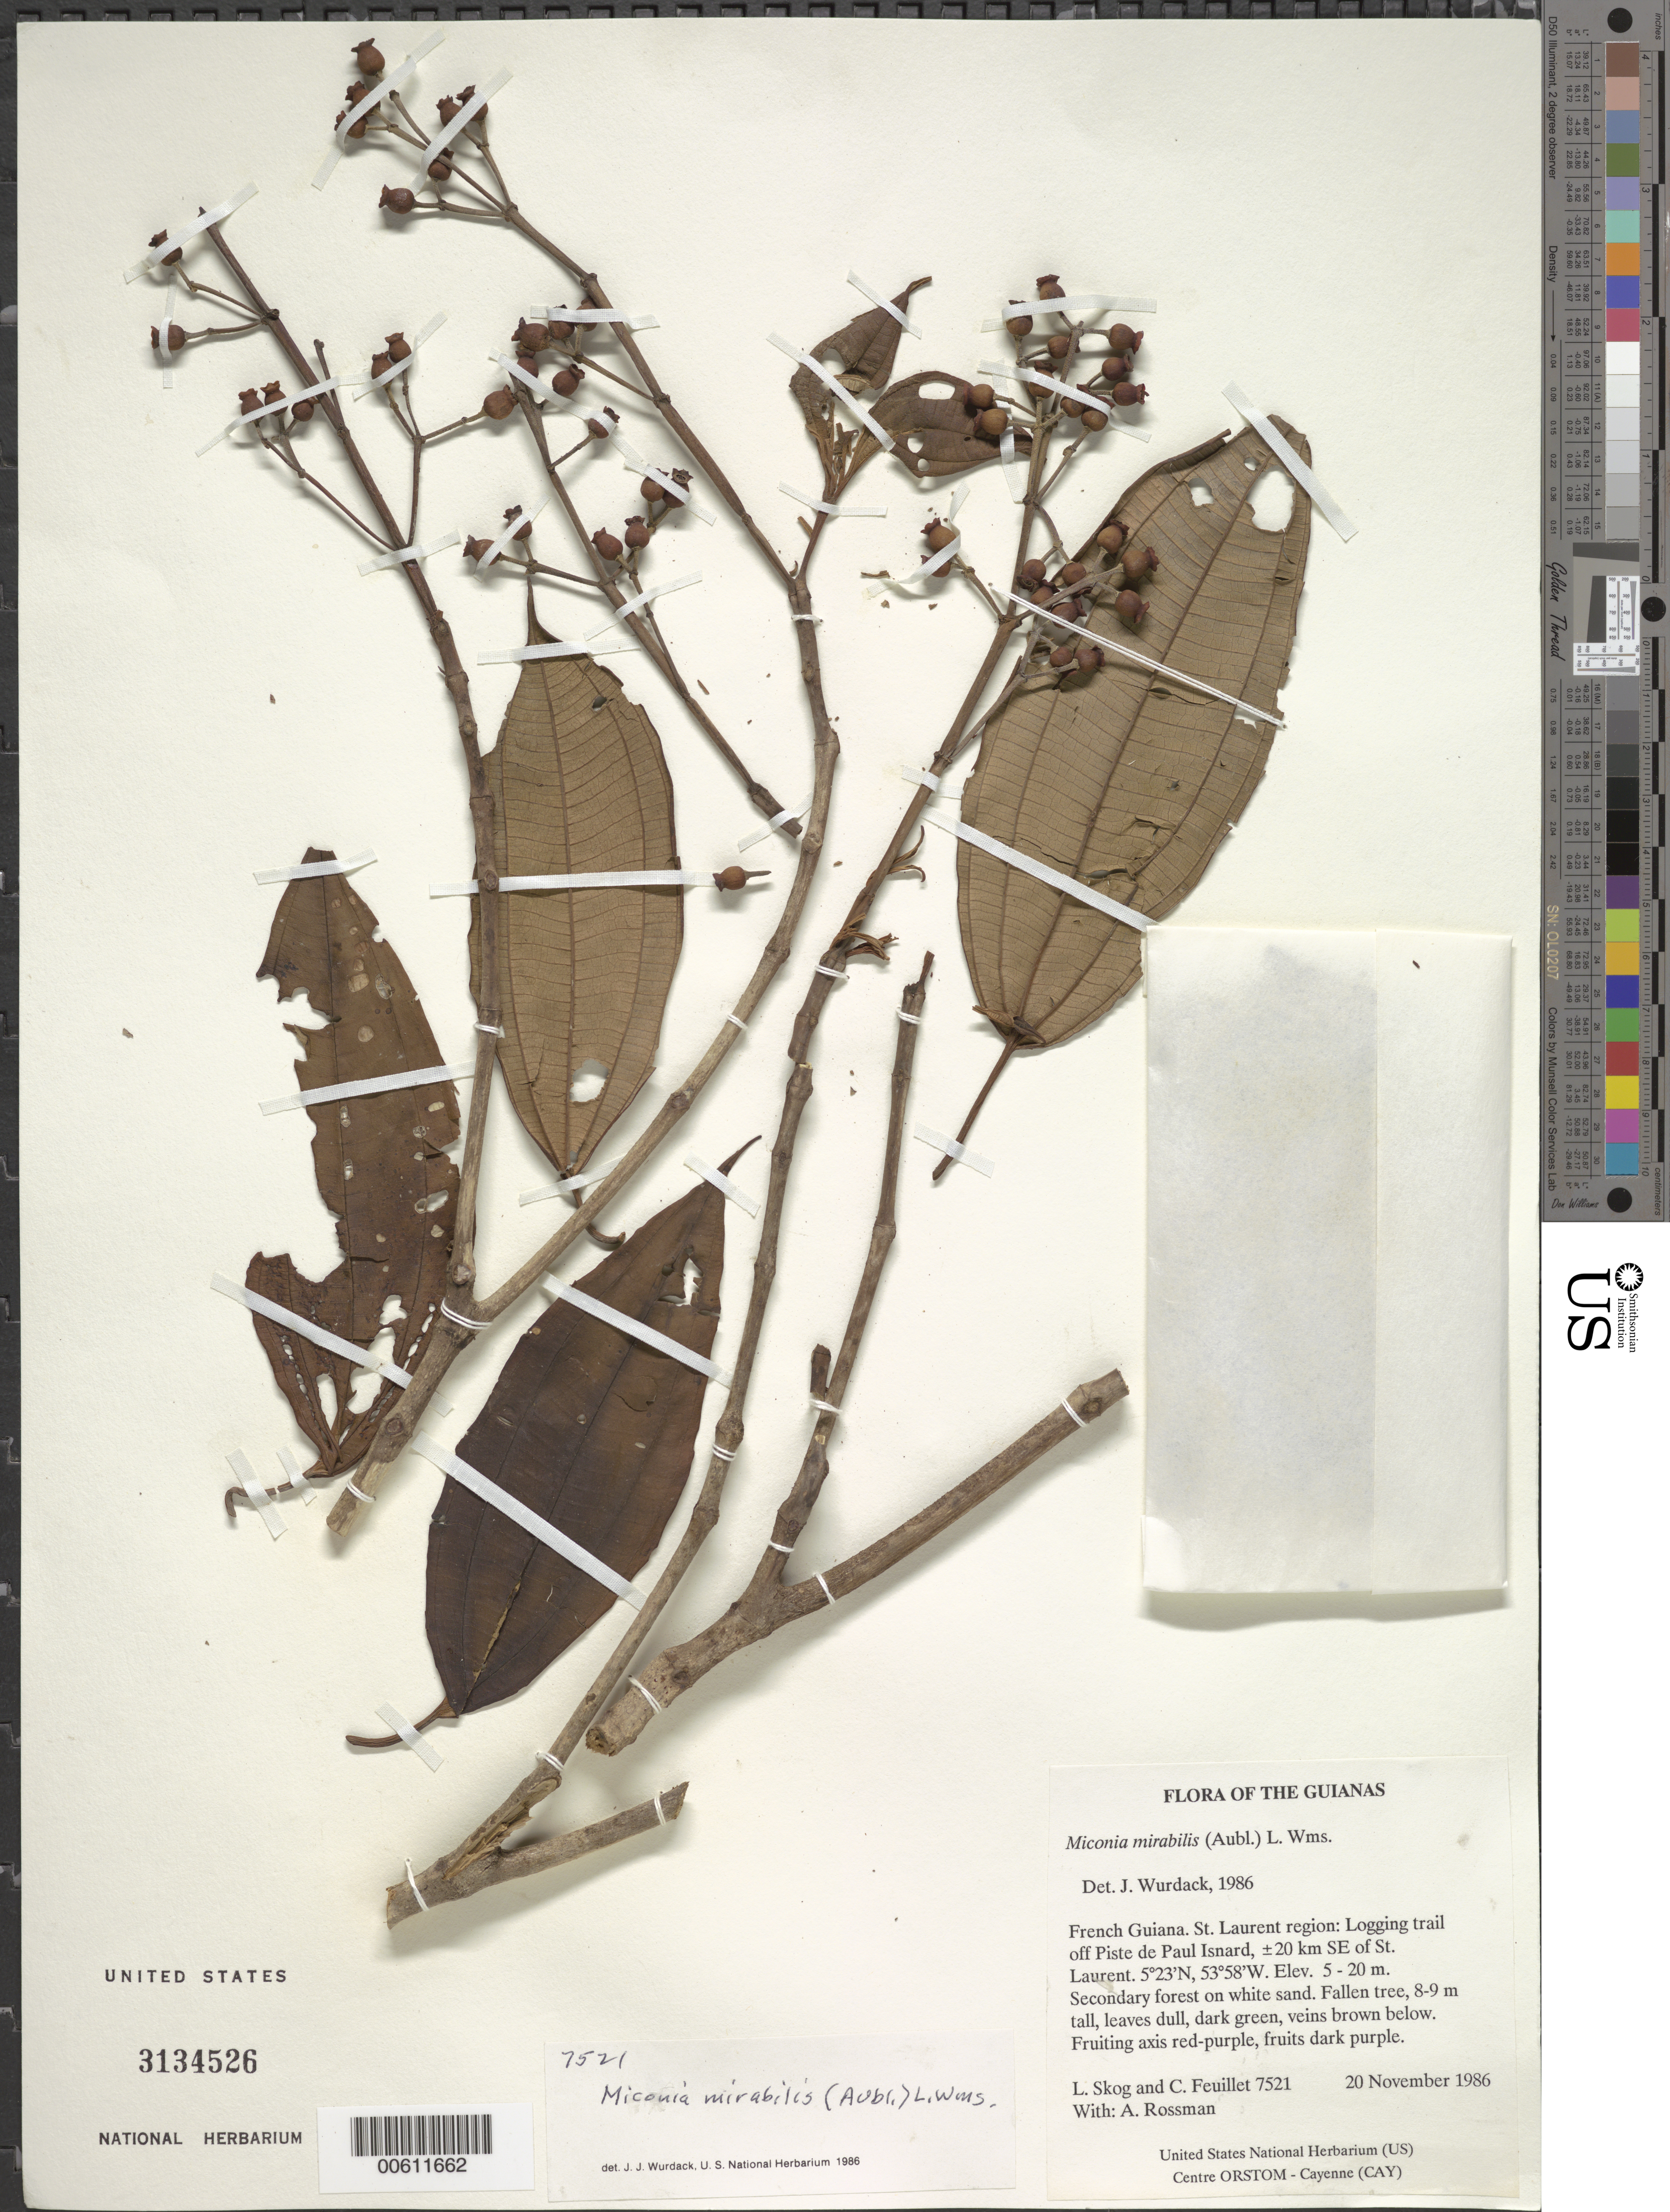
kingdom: Plantae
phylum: Tracheophyta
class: Magnoliopsida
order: Myrtales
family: Melastomataceae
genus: Miconia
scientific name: Miconia mirabilis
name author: (Aubl.) L.O. Williams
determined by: Wurdack, John J., (US), US (UNITED STATES)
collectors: L. E. Skog, C. Feuillet & A. Rossman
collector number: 7521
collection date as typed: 20 November 1986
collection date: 1986-11-20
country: French Guiana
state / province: Saint-Laurent-du-Maroni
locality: Logging trail off Piste de Paul Isnard, ±20 km SE of St. Laurent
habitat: Secondary forest on white sand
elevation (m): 5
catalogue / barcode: US 3134526